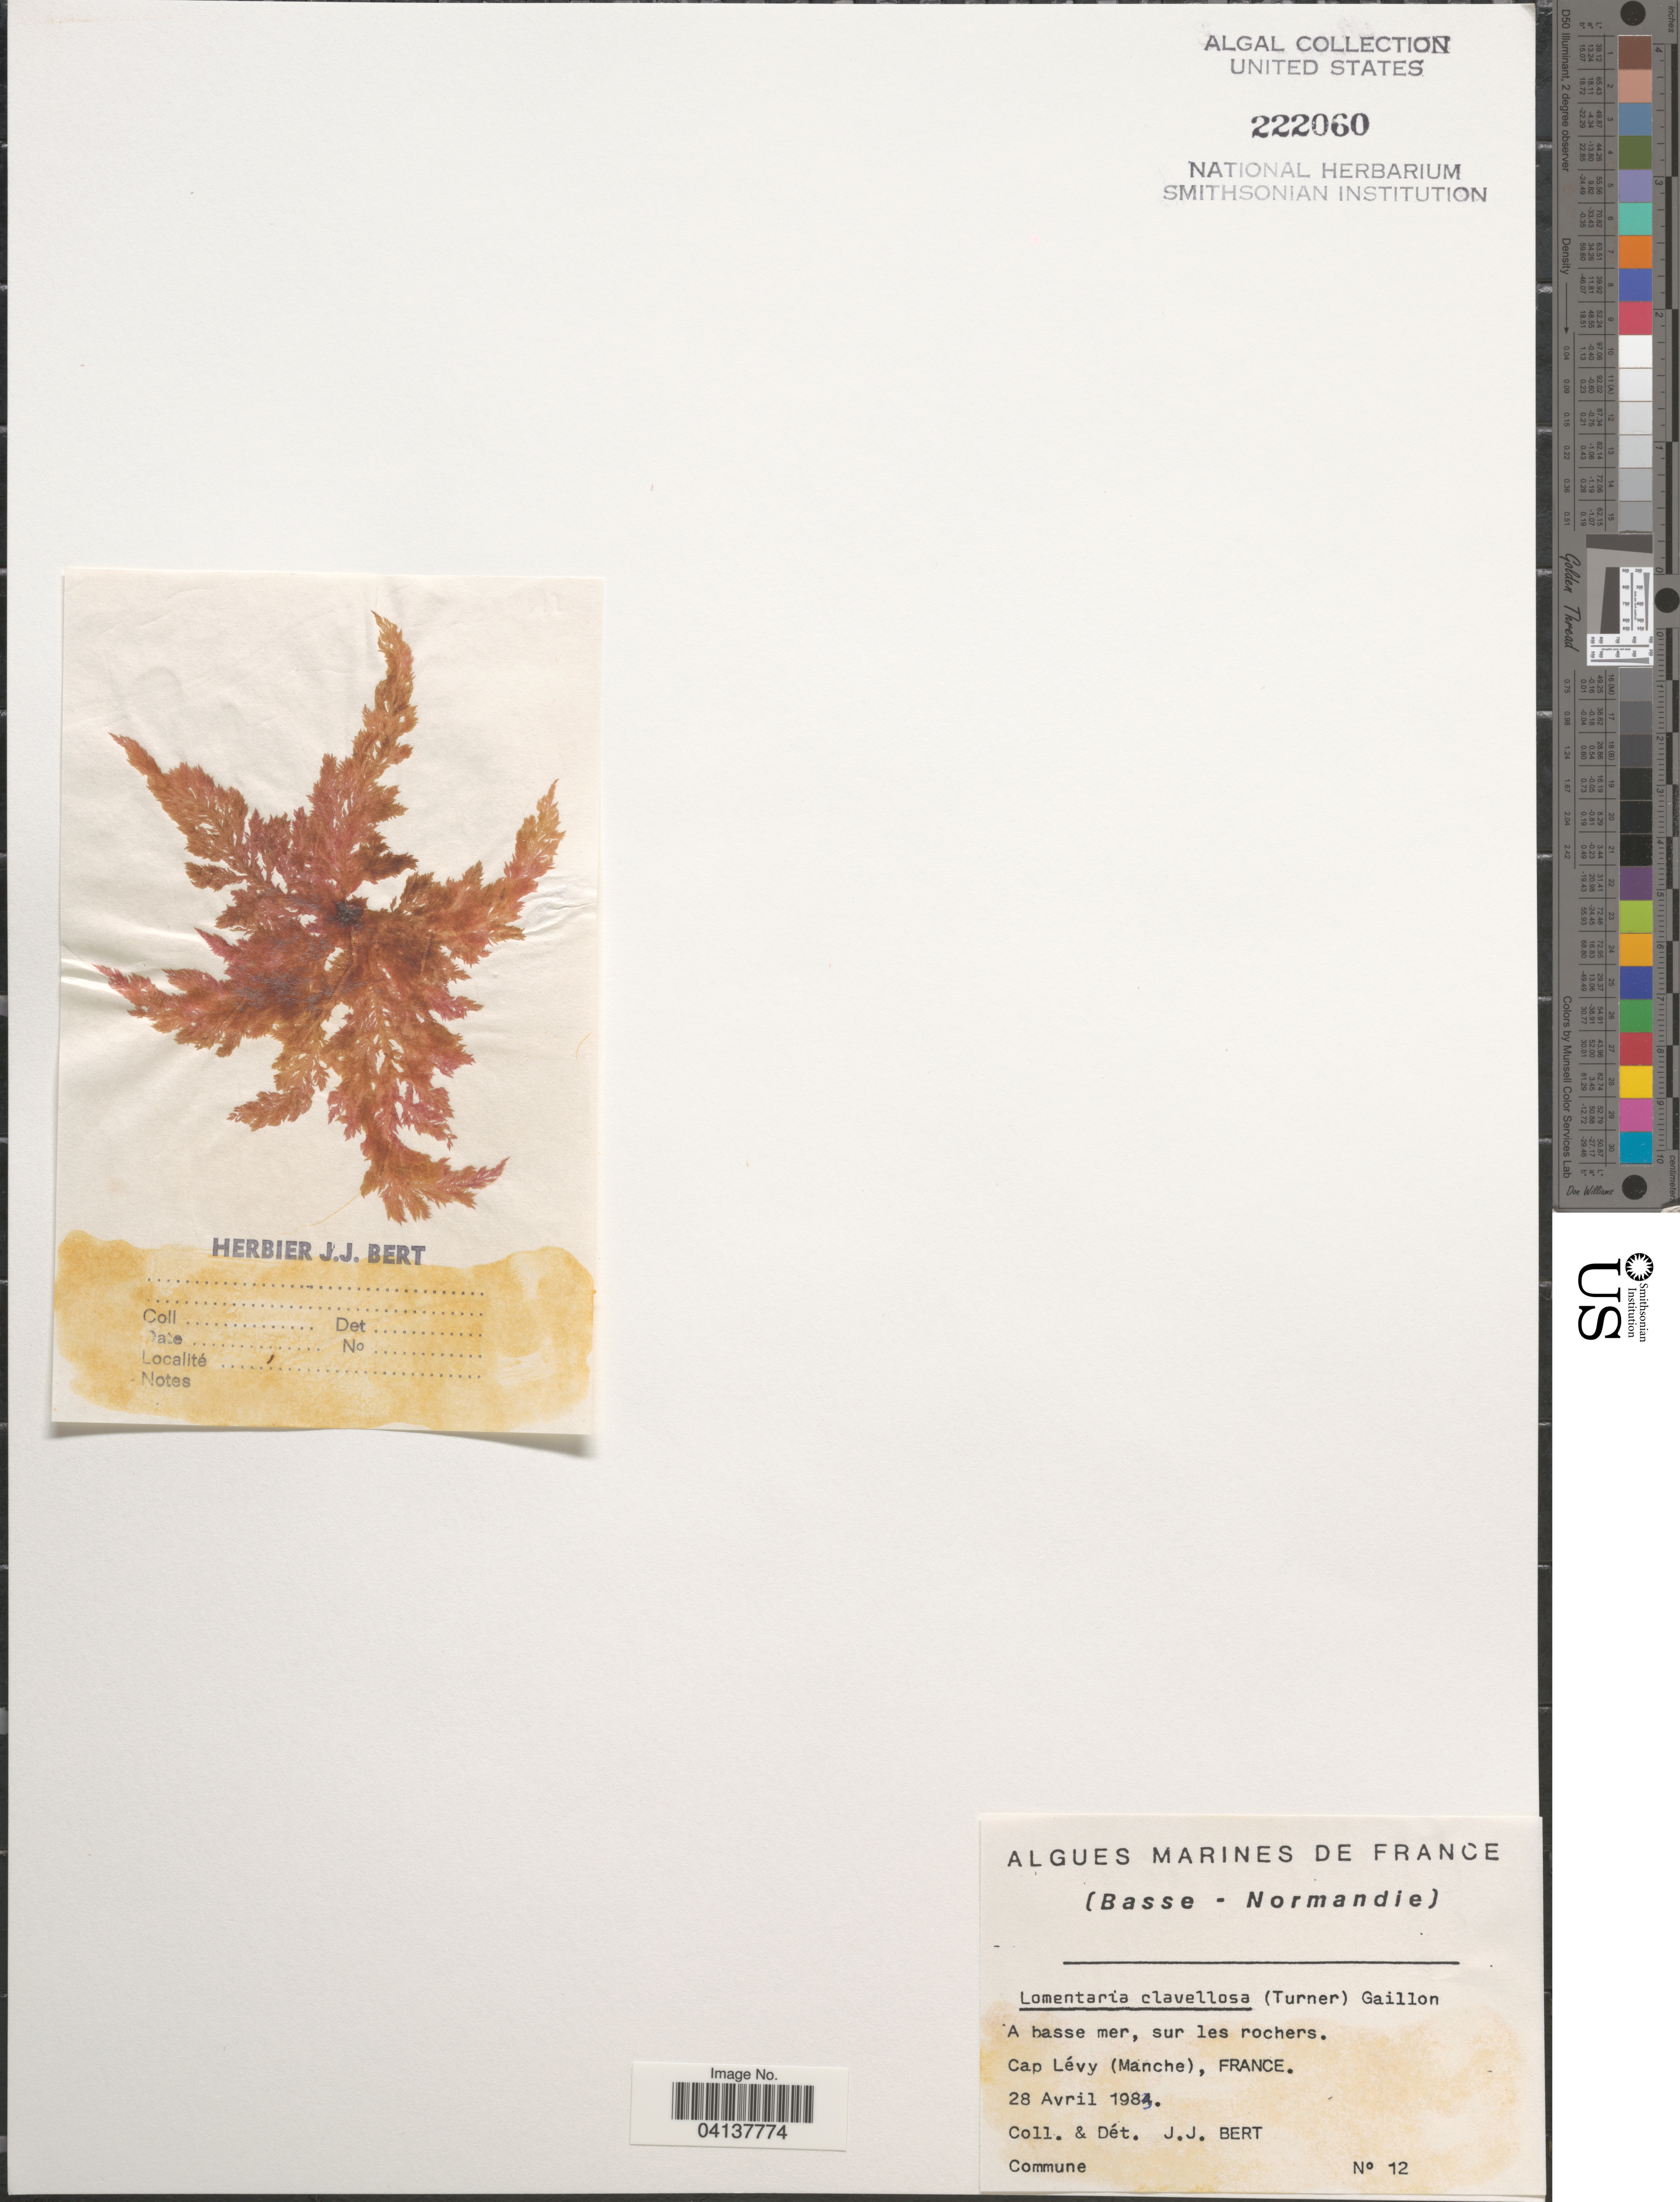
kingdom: Plantae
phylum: Rhodophyta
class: Florideophyceae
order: Rhodymeniales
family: Lomentariaceae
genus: Lomentaria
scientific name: Lomentaria clavellosa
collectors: J. Bert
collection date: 1983-04-28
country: France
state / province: Normandie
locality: Cap Lévy (Manche).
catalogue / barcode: US 222060